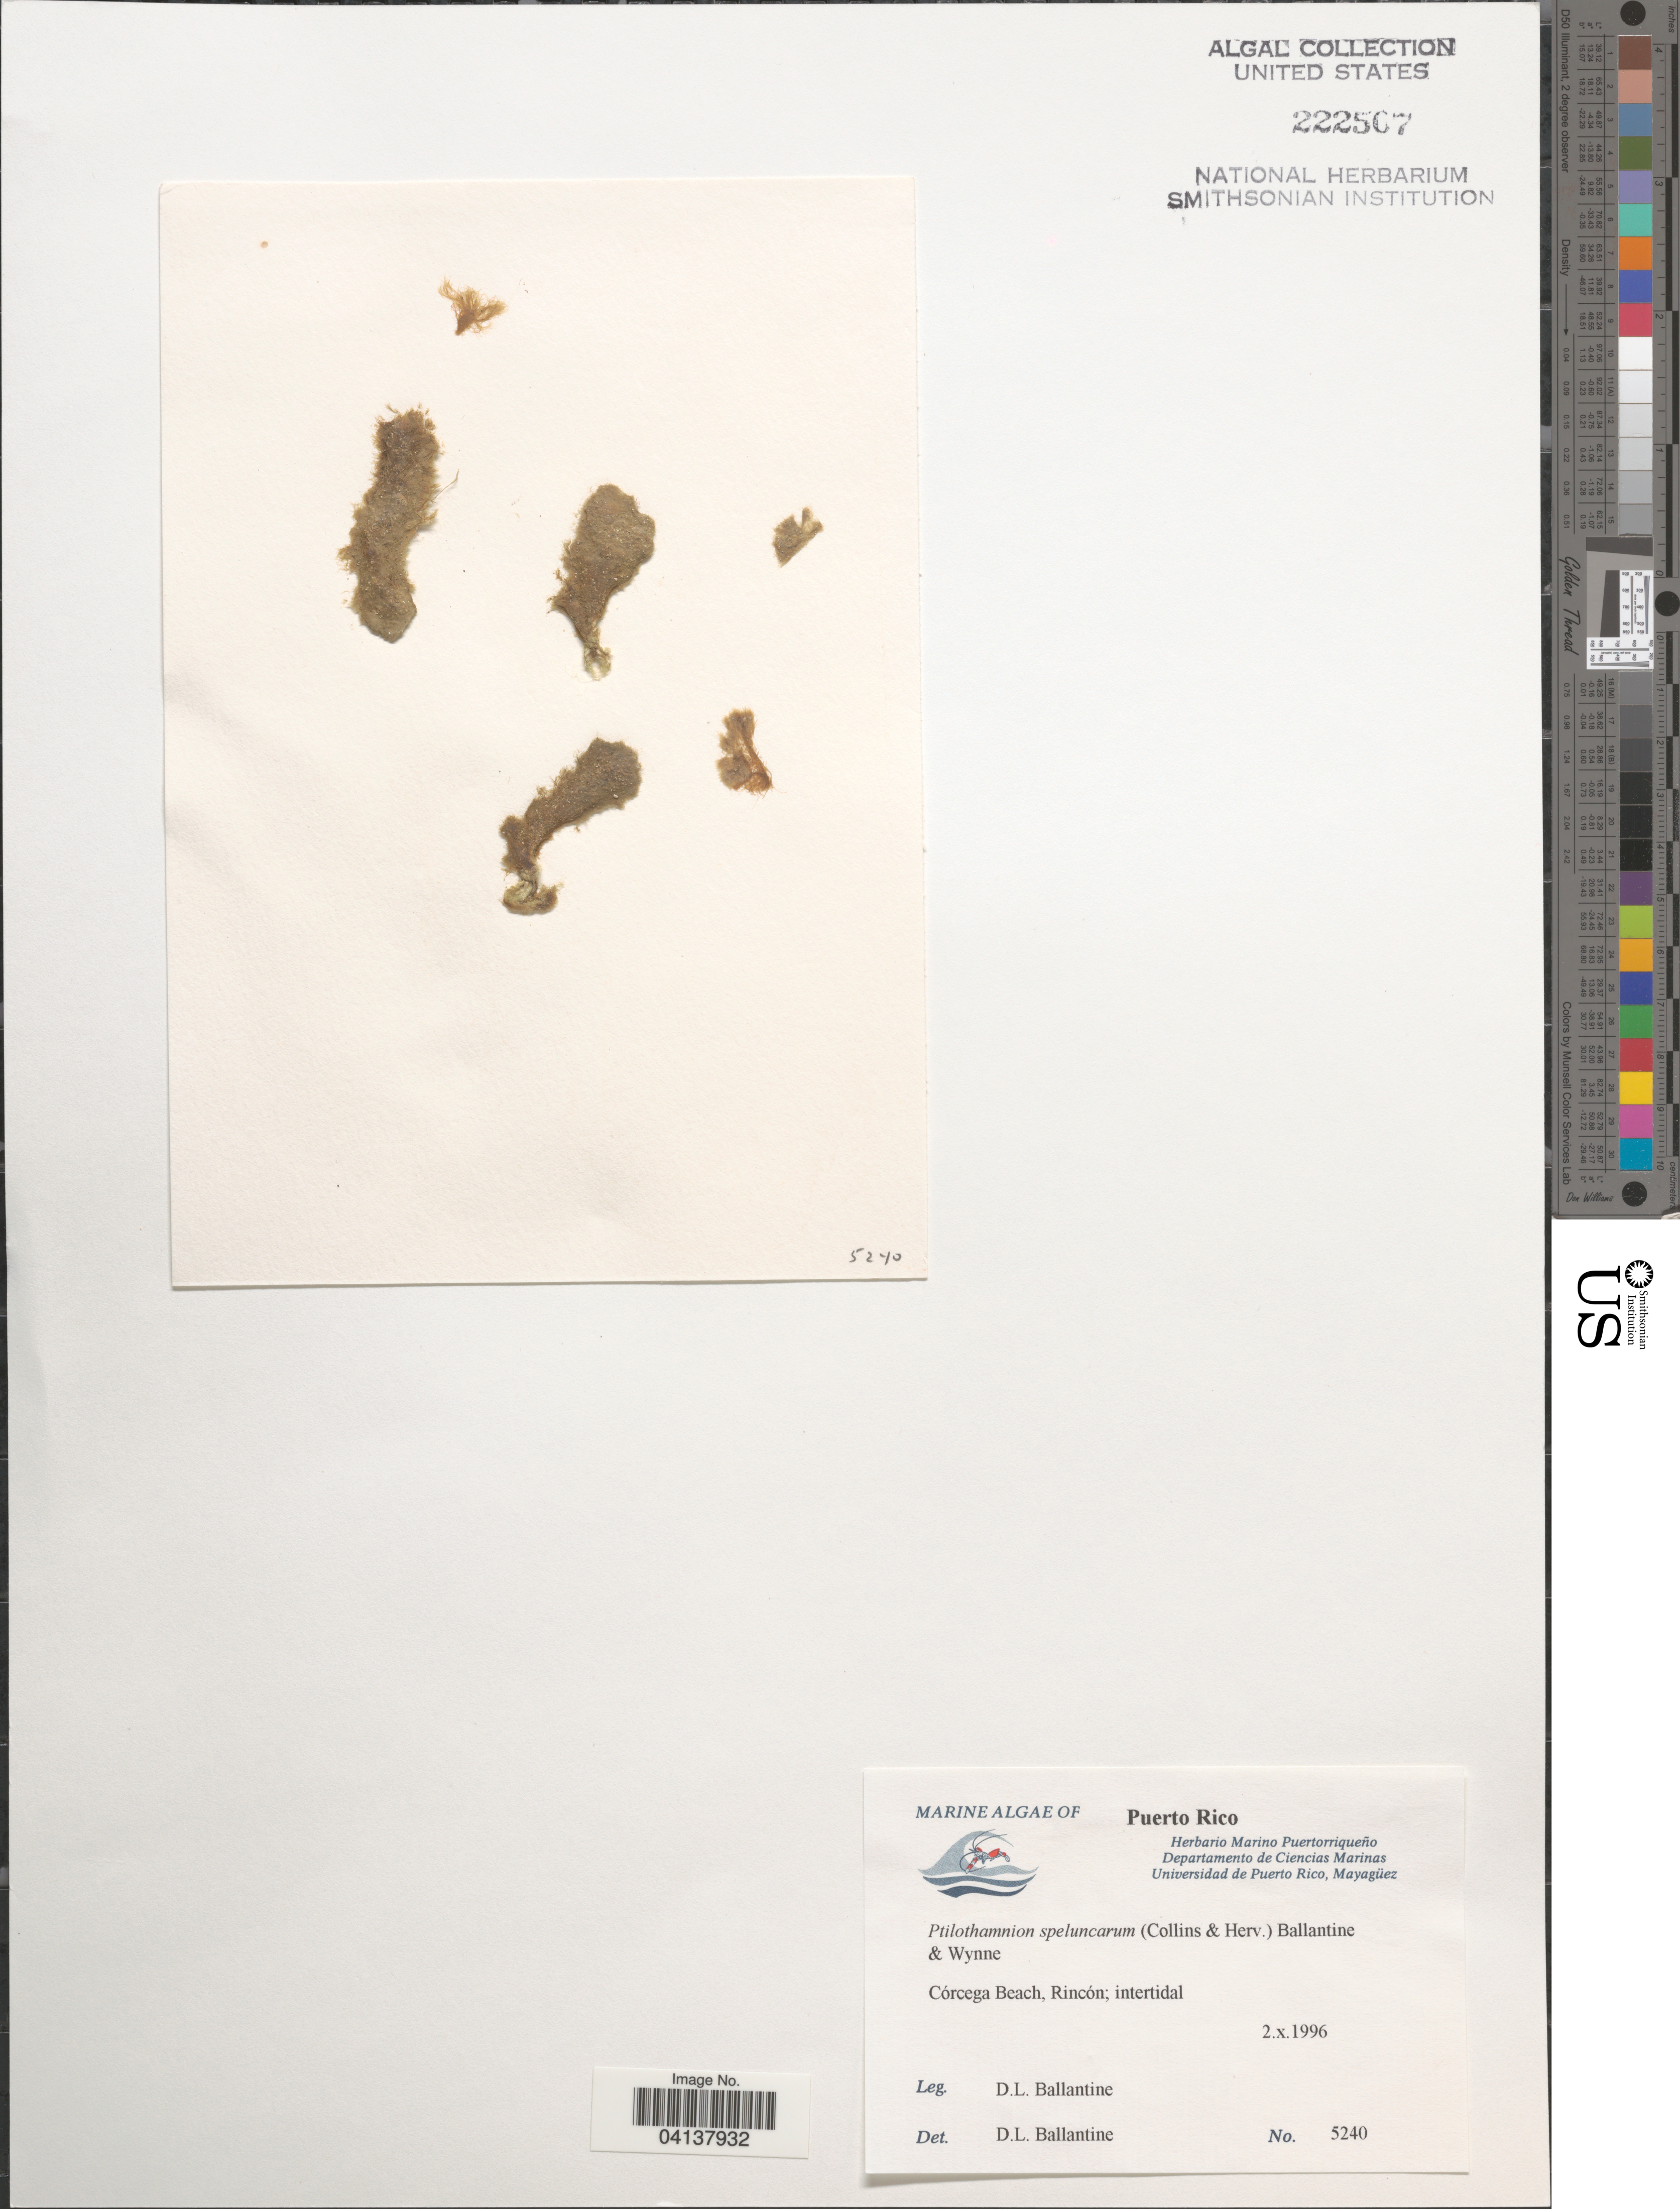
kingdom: Plantae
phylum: Rhodophyta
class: Florideophyceae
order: Ceramiales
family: Wrangeliaceae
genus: Ptilothamnion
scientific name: Ptilothamnion speluncarum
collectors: D.L. Ballantine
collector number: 5240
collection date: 1996-10-02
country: Puerto Rico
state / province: Rincón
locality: Córcega Beach; intertidal.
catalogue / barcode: US 222507